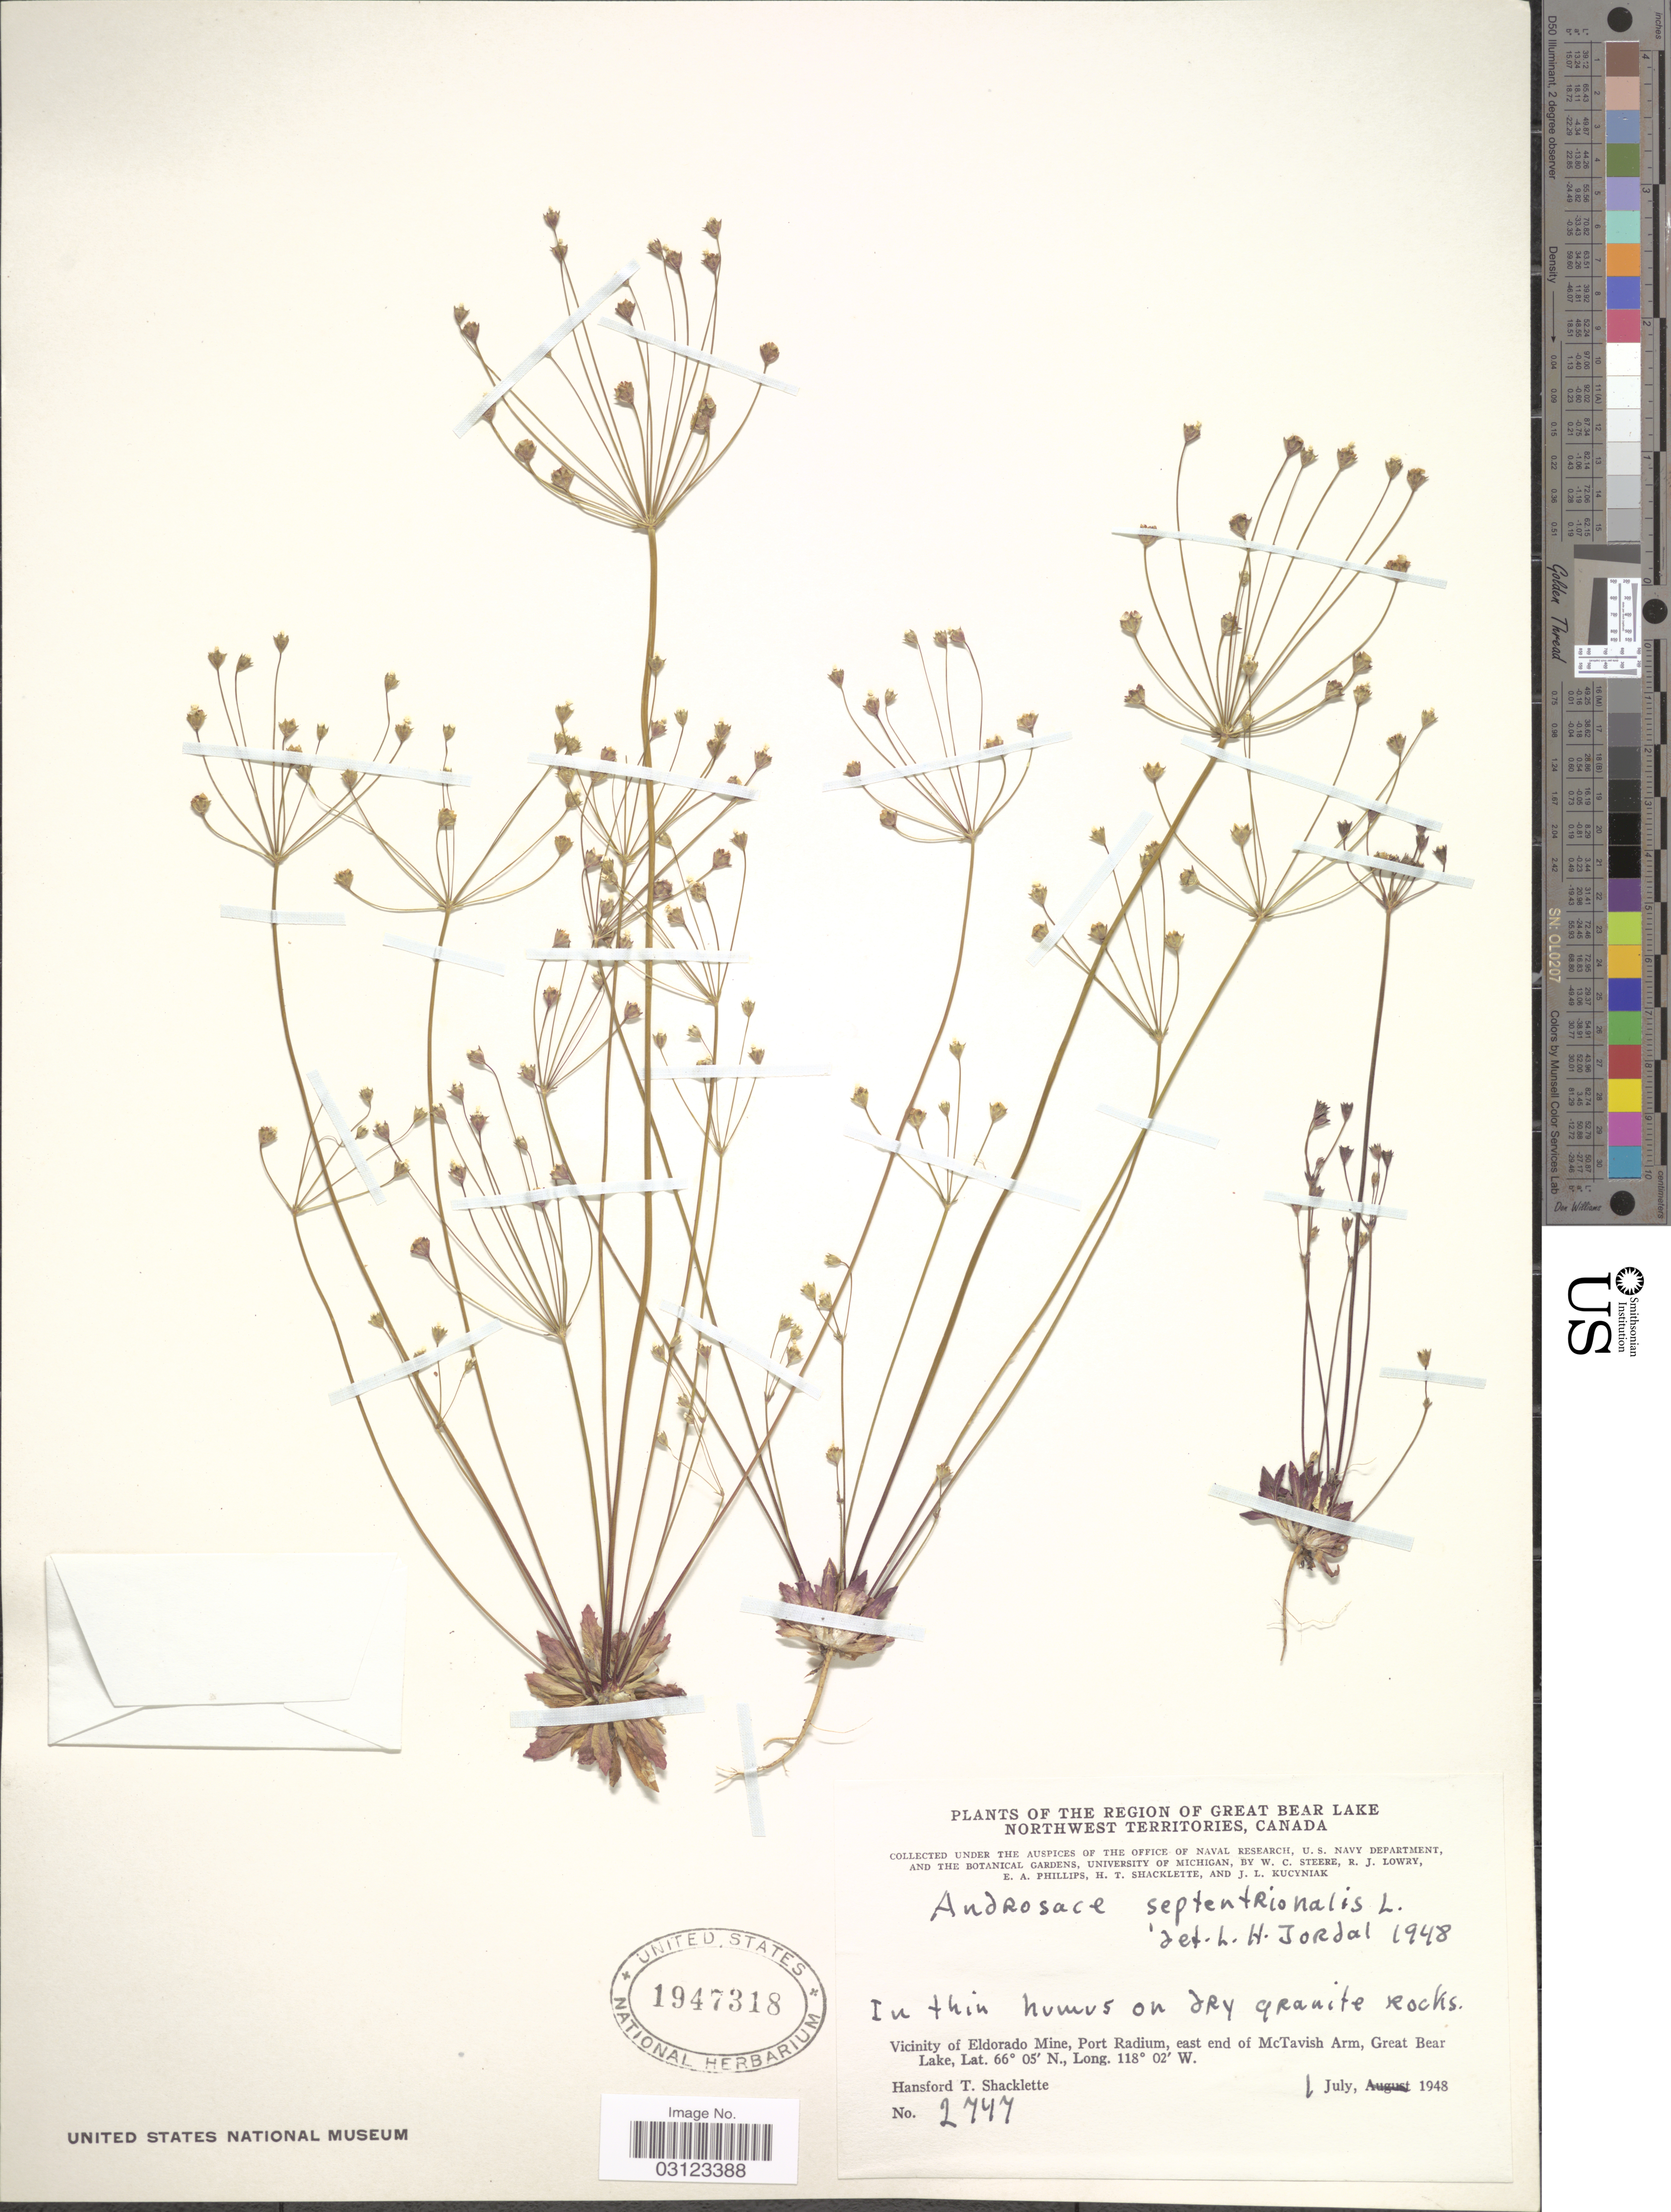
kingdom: Plantae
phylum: Tracheophyta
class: Magnoliopsida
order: Ericales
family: Primulaceae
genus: Androsace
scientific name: Androsace septentrionalis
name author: L.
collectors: H. Shacklette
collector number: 2747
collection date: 1948-07-01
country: Canada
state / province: Northwest Territories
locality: Region of Great Bear Lake. Vicinity of Eldorado Mine, Port Radium, east end of McTavish Arm, Great Bear Lake.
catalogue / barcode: US 1947318